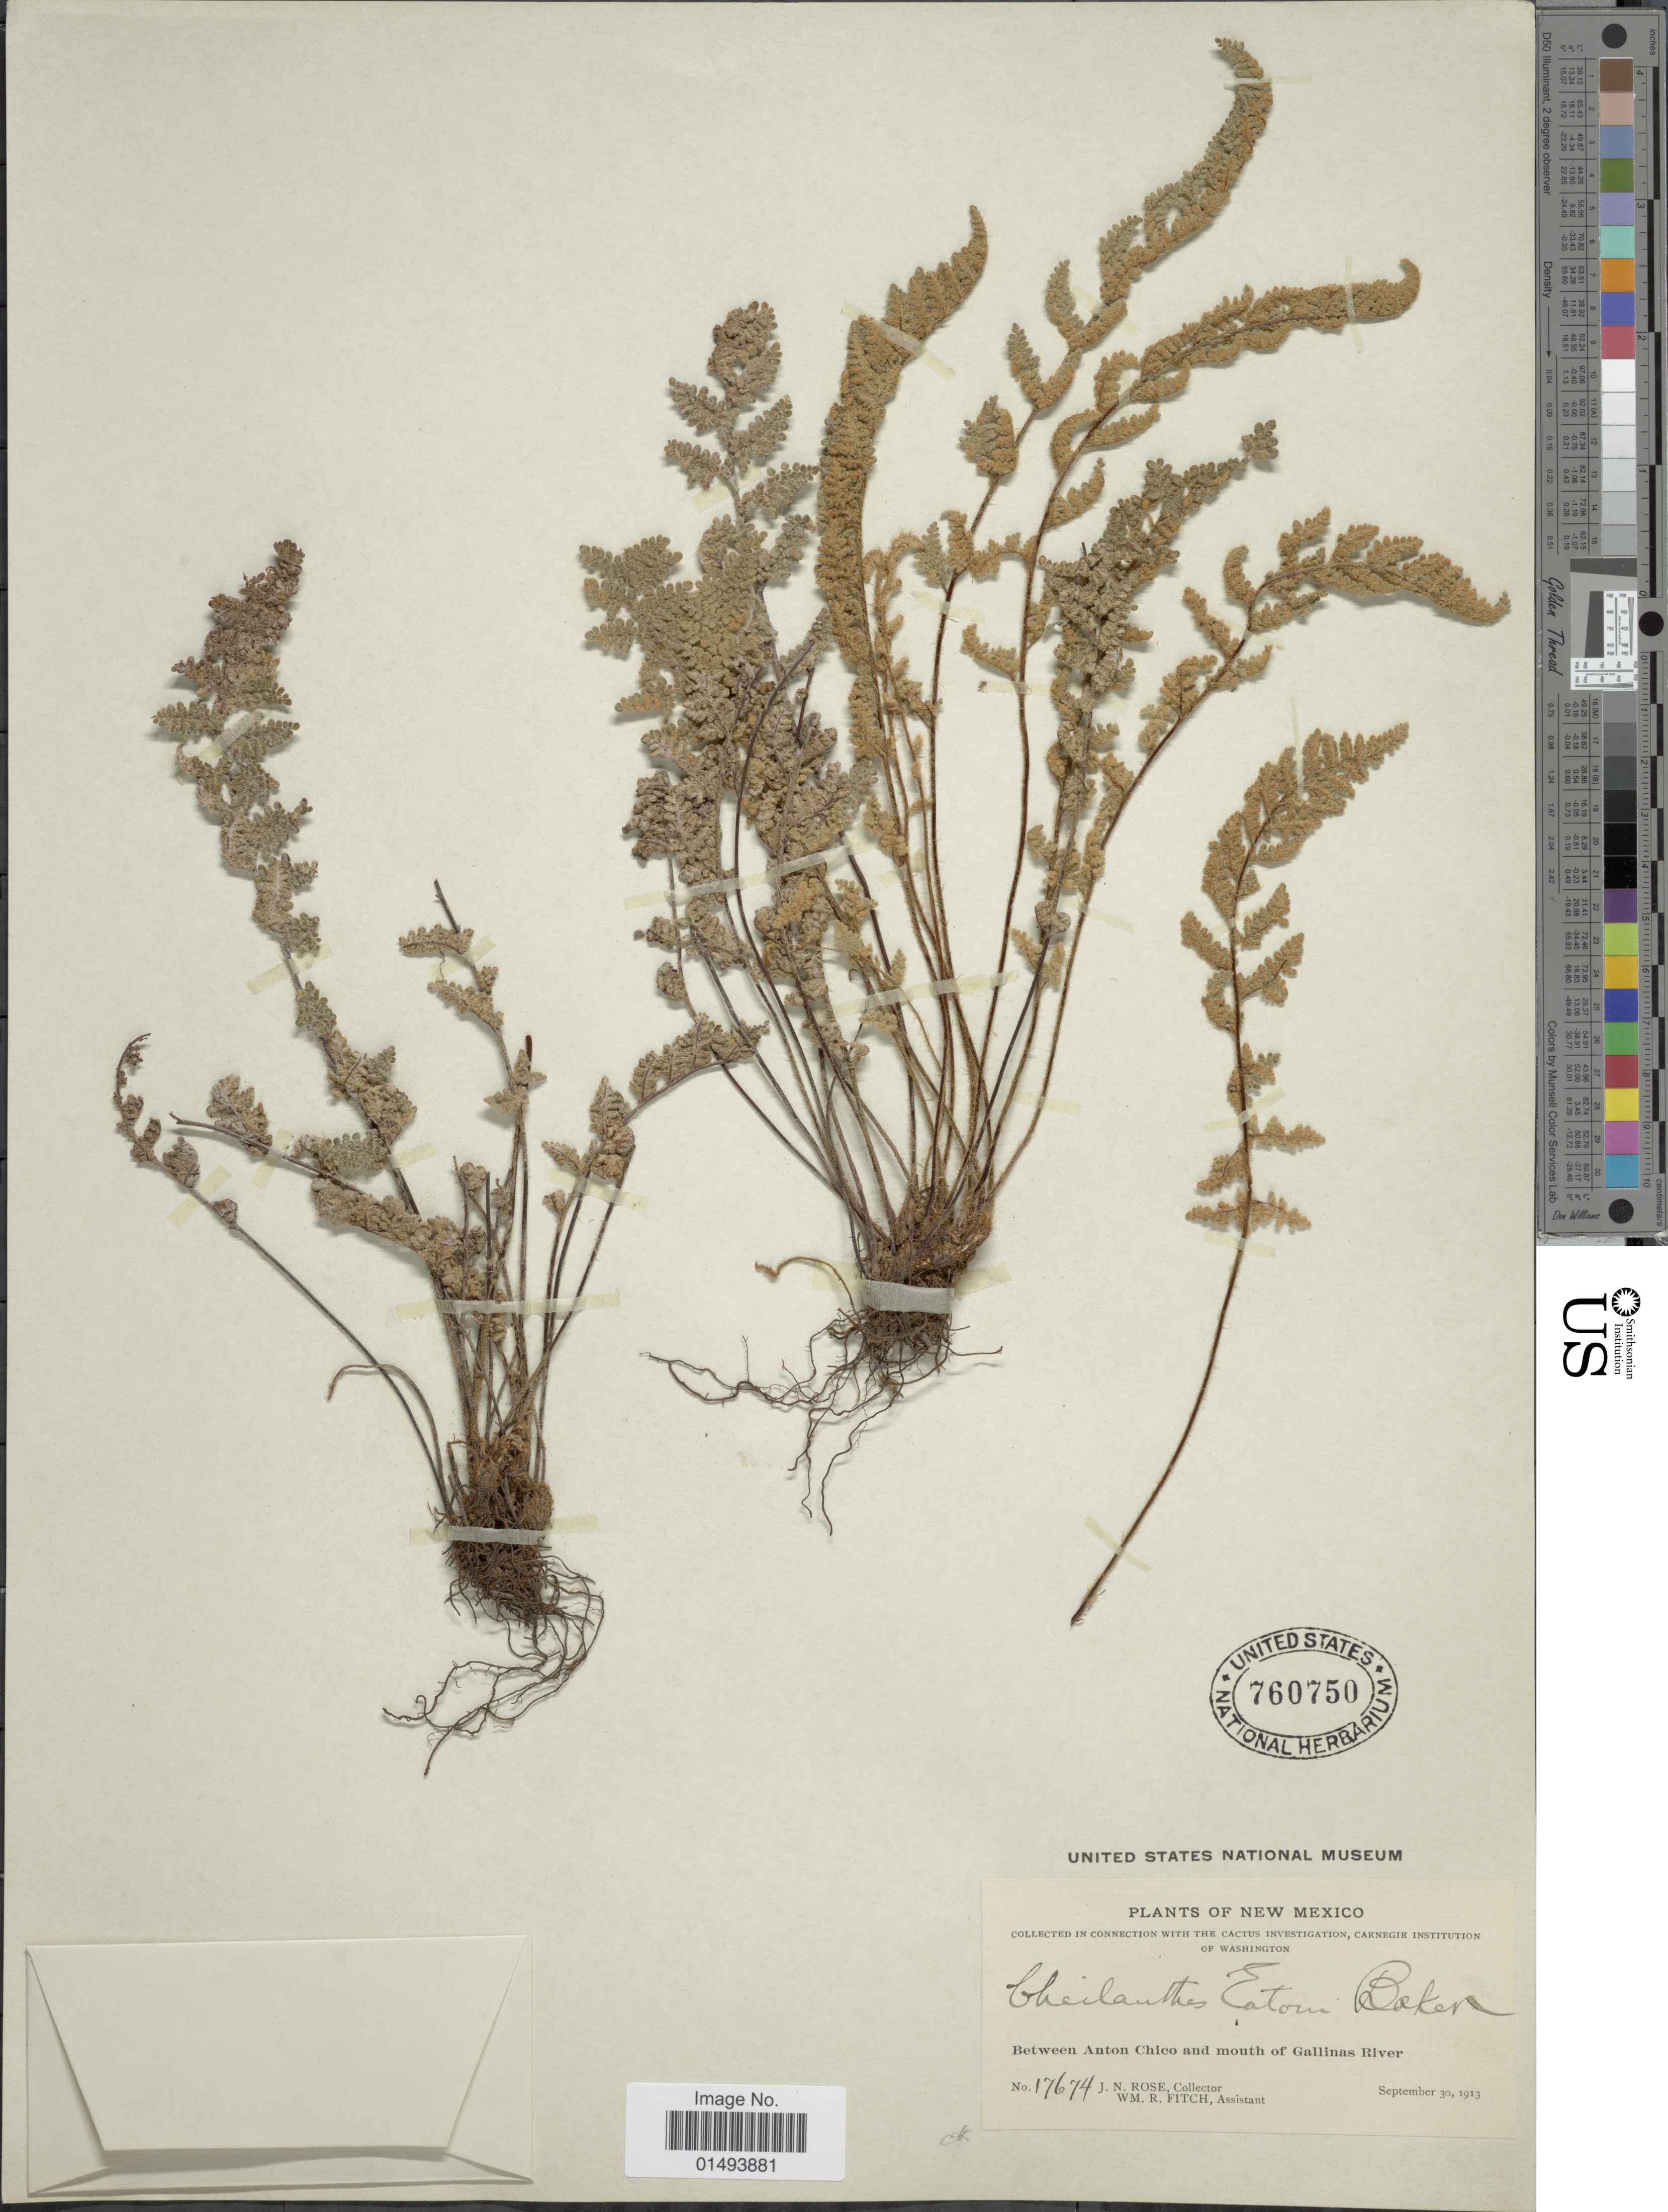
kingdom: Plantae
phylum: Tracheophyta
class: Polypodiopsida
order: Polypodiales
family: Pteridaceae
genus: Myriopteris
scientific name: Myriopteris rufa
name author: Fée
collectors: J. N. Rose & W. R. Fitch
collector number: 17674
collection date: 1913-09-30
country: United States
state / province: New Mexico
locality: Plants of New Mexico, between Anton Chico and mouth of Gallinas River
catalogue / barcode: US 760750